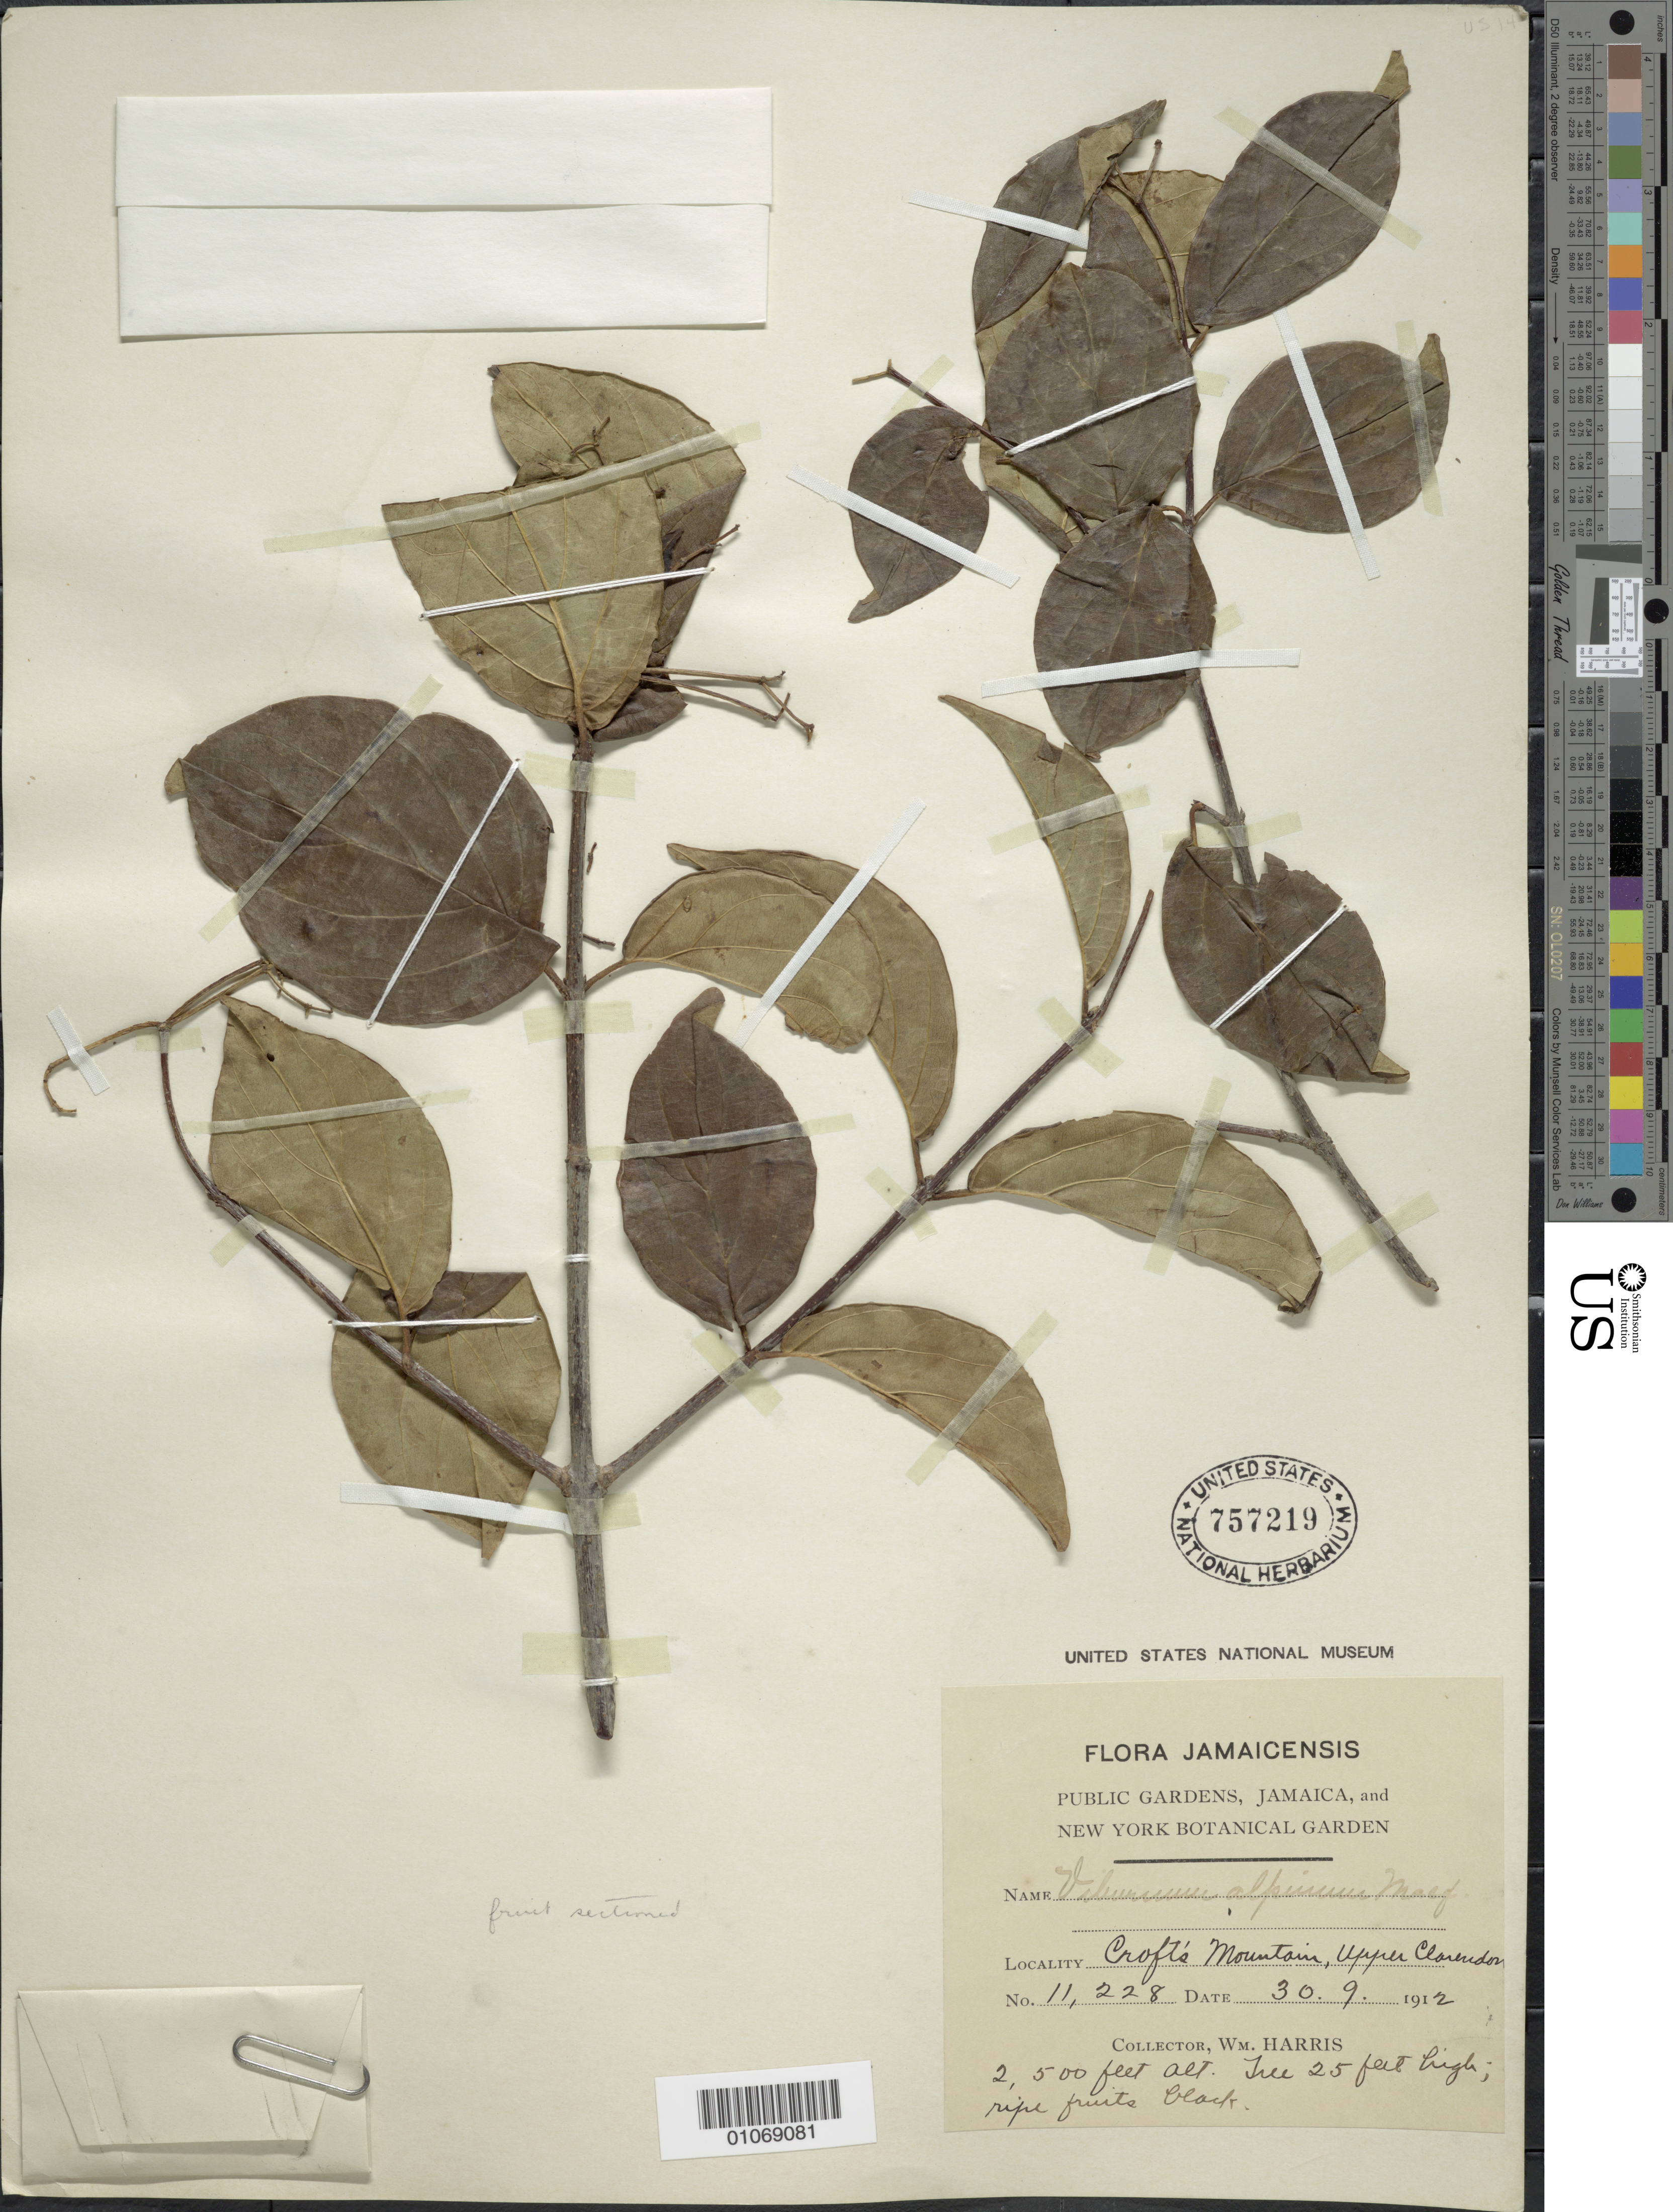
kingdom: Plantae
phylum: Tracheophyta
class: Magnoliopsida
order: Dipsacales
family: Viburnaceae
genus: Viburnum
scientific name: Viburnum alpinum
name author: Macfad. ex Britton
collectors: W. Harris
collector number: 11228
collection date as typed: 30 Sep 1912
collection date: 1912-09-30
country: Jamaica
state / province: Clarendon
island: Jamaica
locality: Croft's Mountain, upper Clarendon.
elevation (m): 762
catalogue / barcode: US 757219